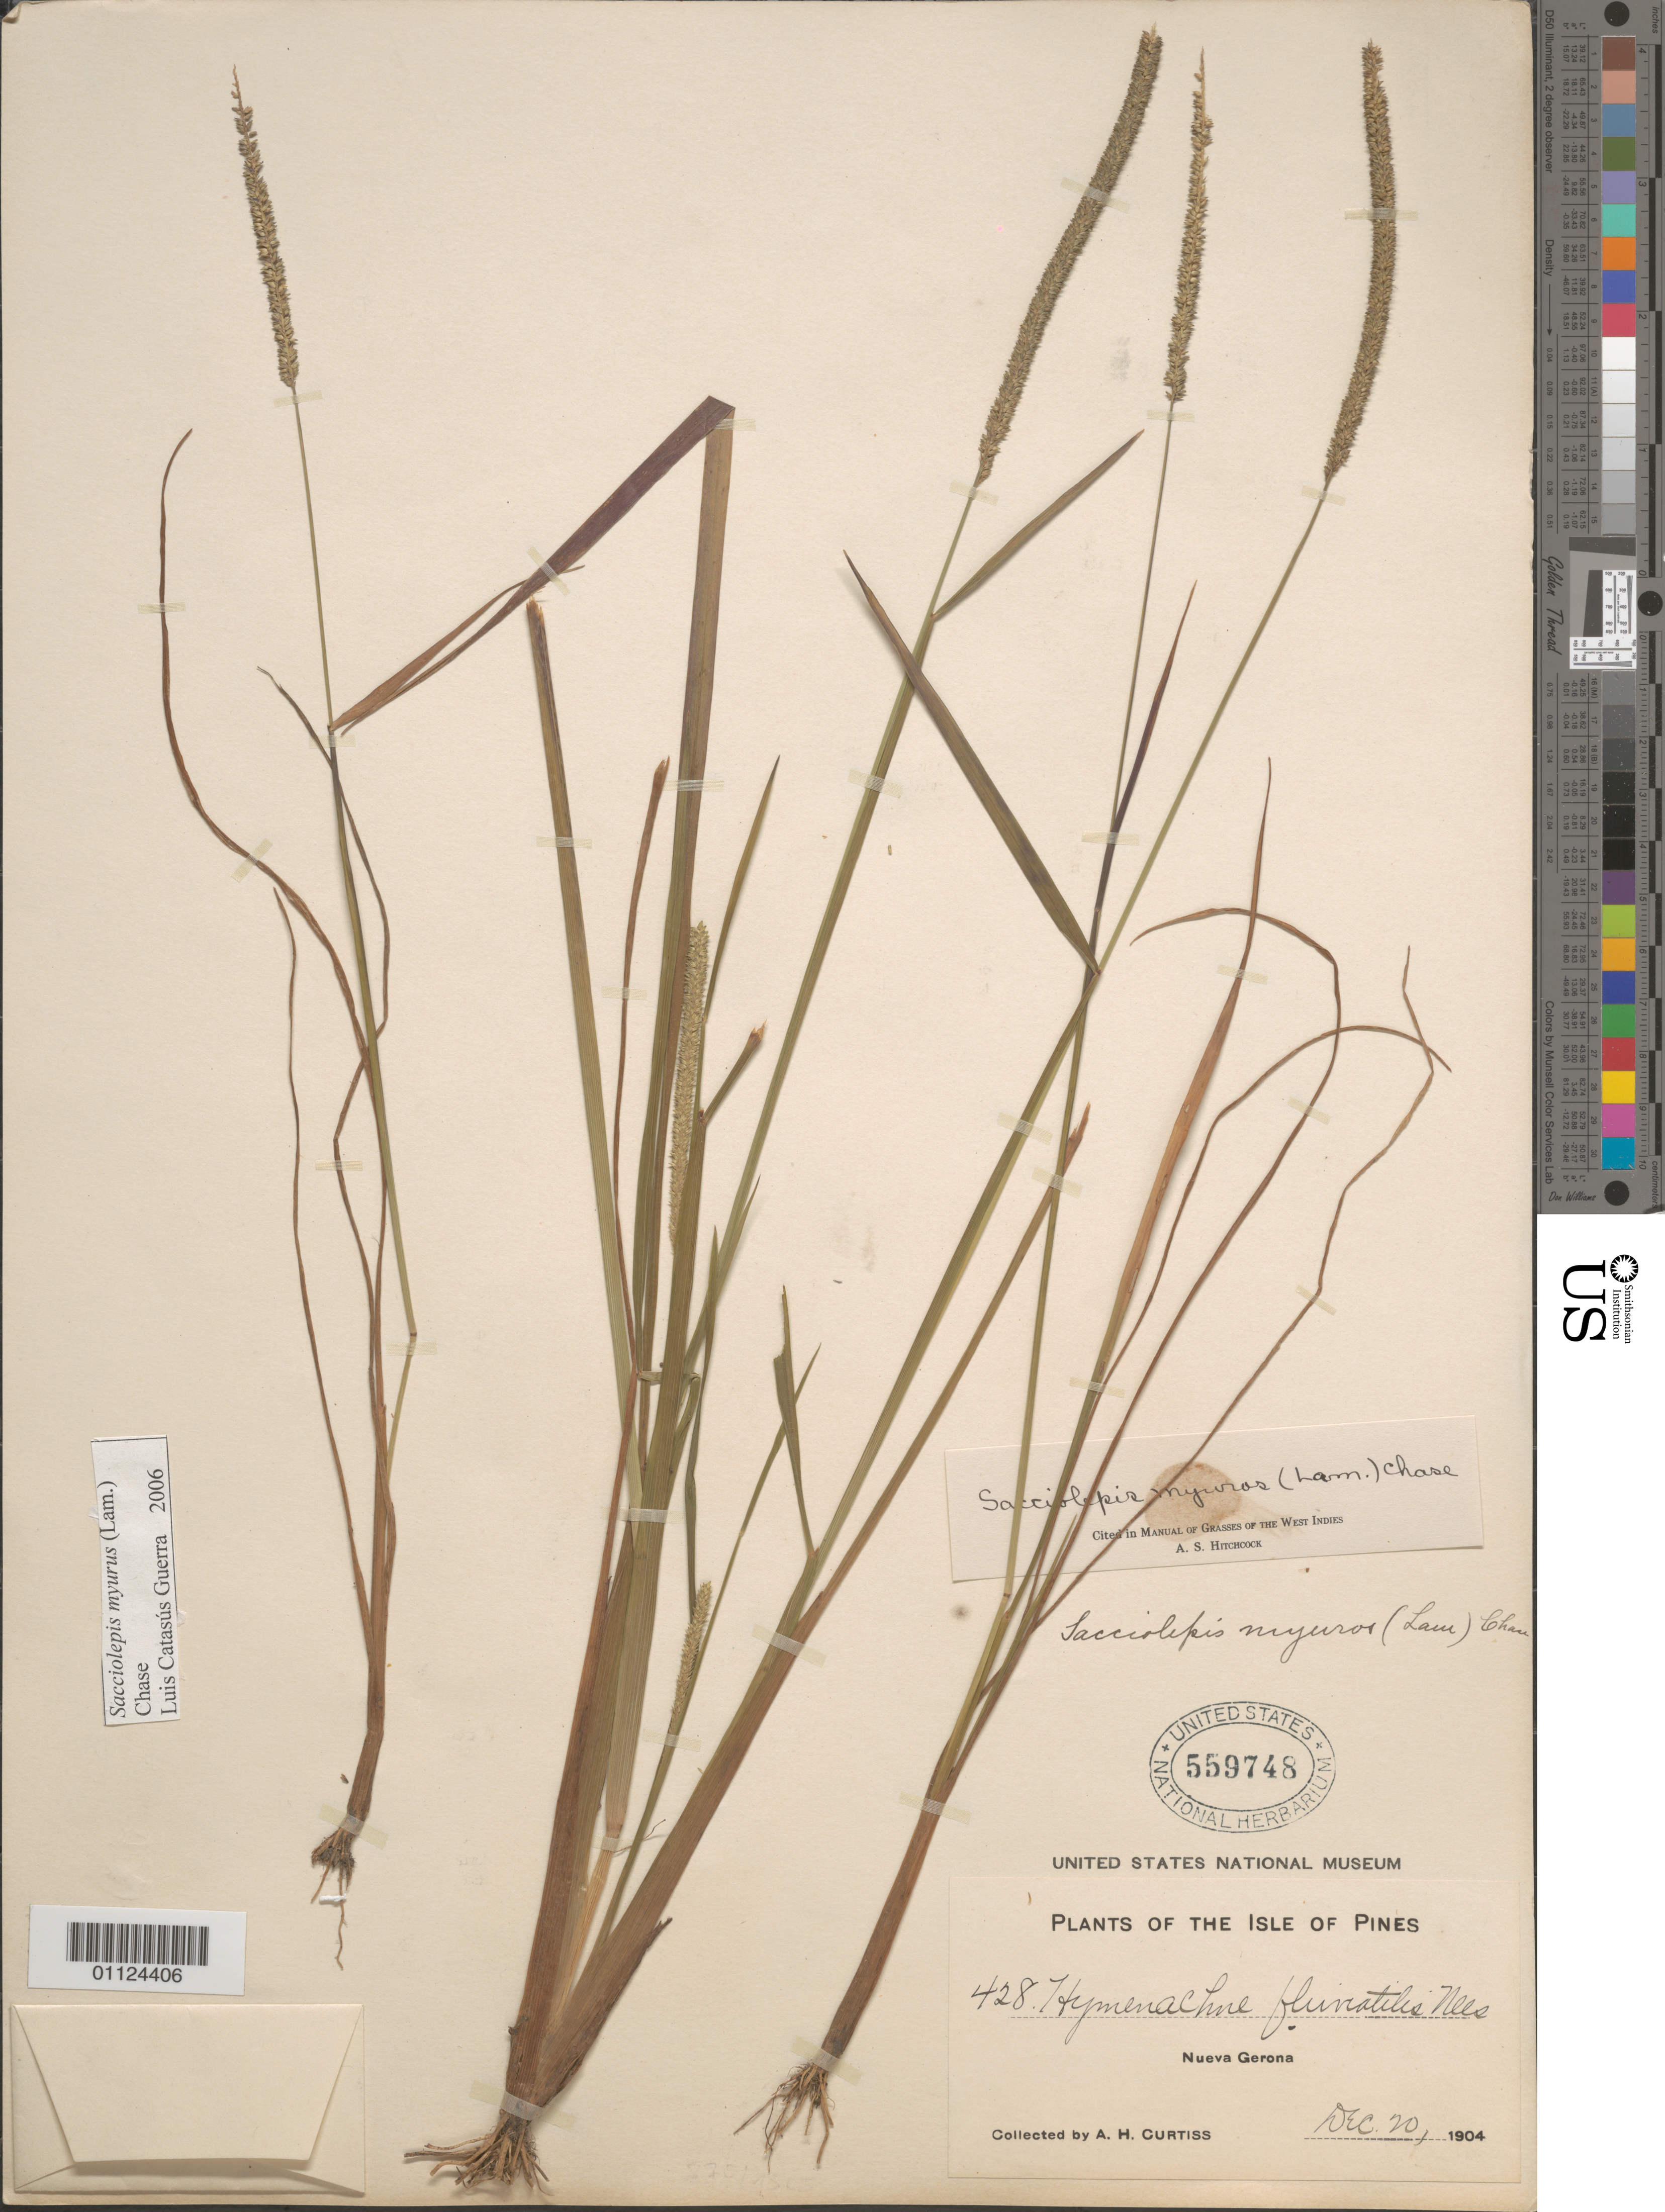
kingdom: Plantae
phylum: Tracheophyta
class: Liliopsida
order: Poales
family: Poaceae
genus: Sacciolepis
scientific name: Sacciolepis myuros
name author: (Lam.) Chase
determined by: Catasús Guerra, L. J.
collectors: A. H. Curtiss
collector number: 428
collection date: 1904-12-20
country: Cuba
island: Isla de La Juventud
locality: Nueva Gerona.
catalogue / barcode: US 559748